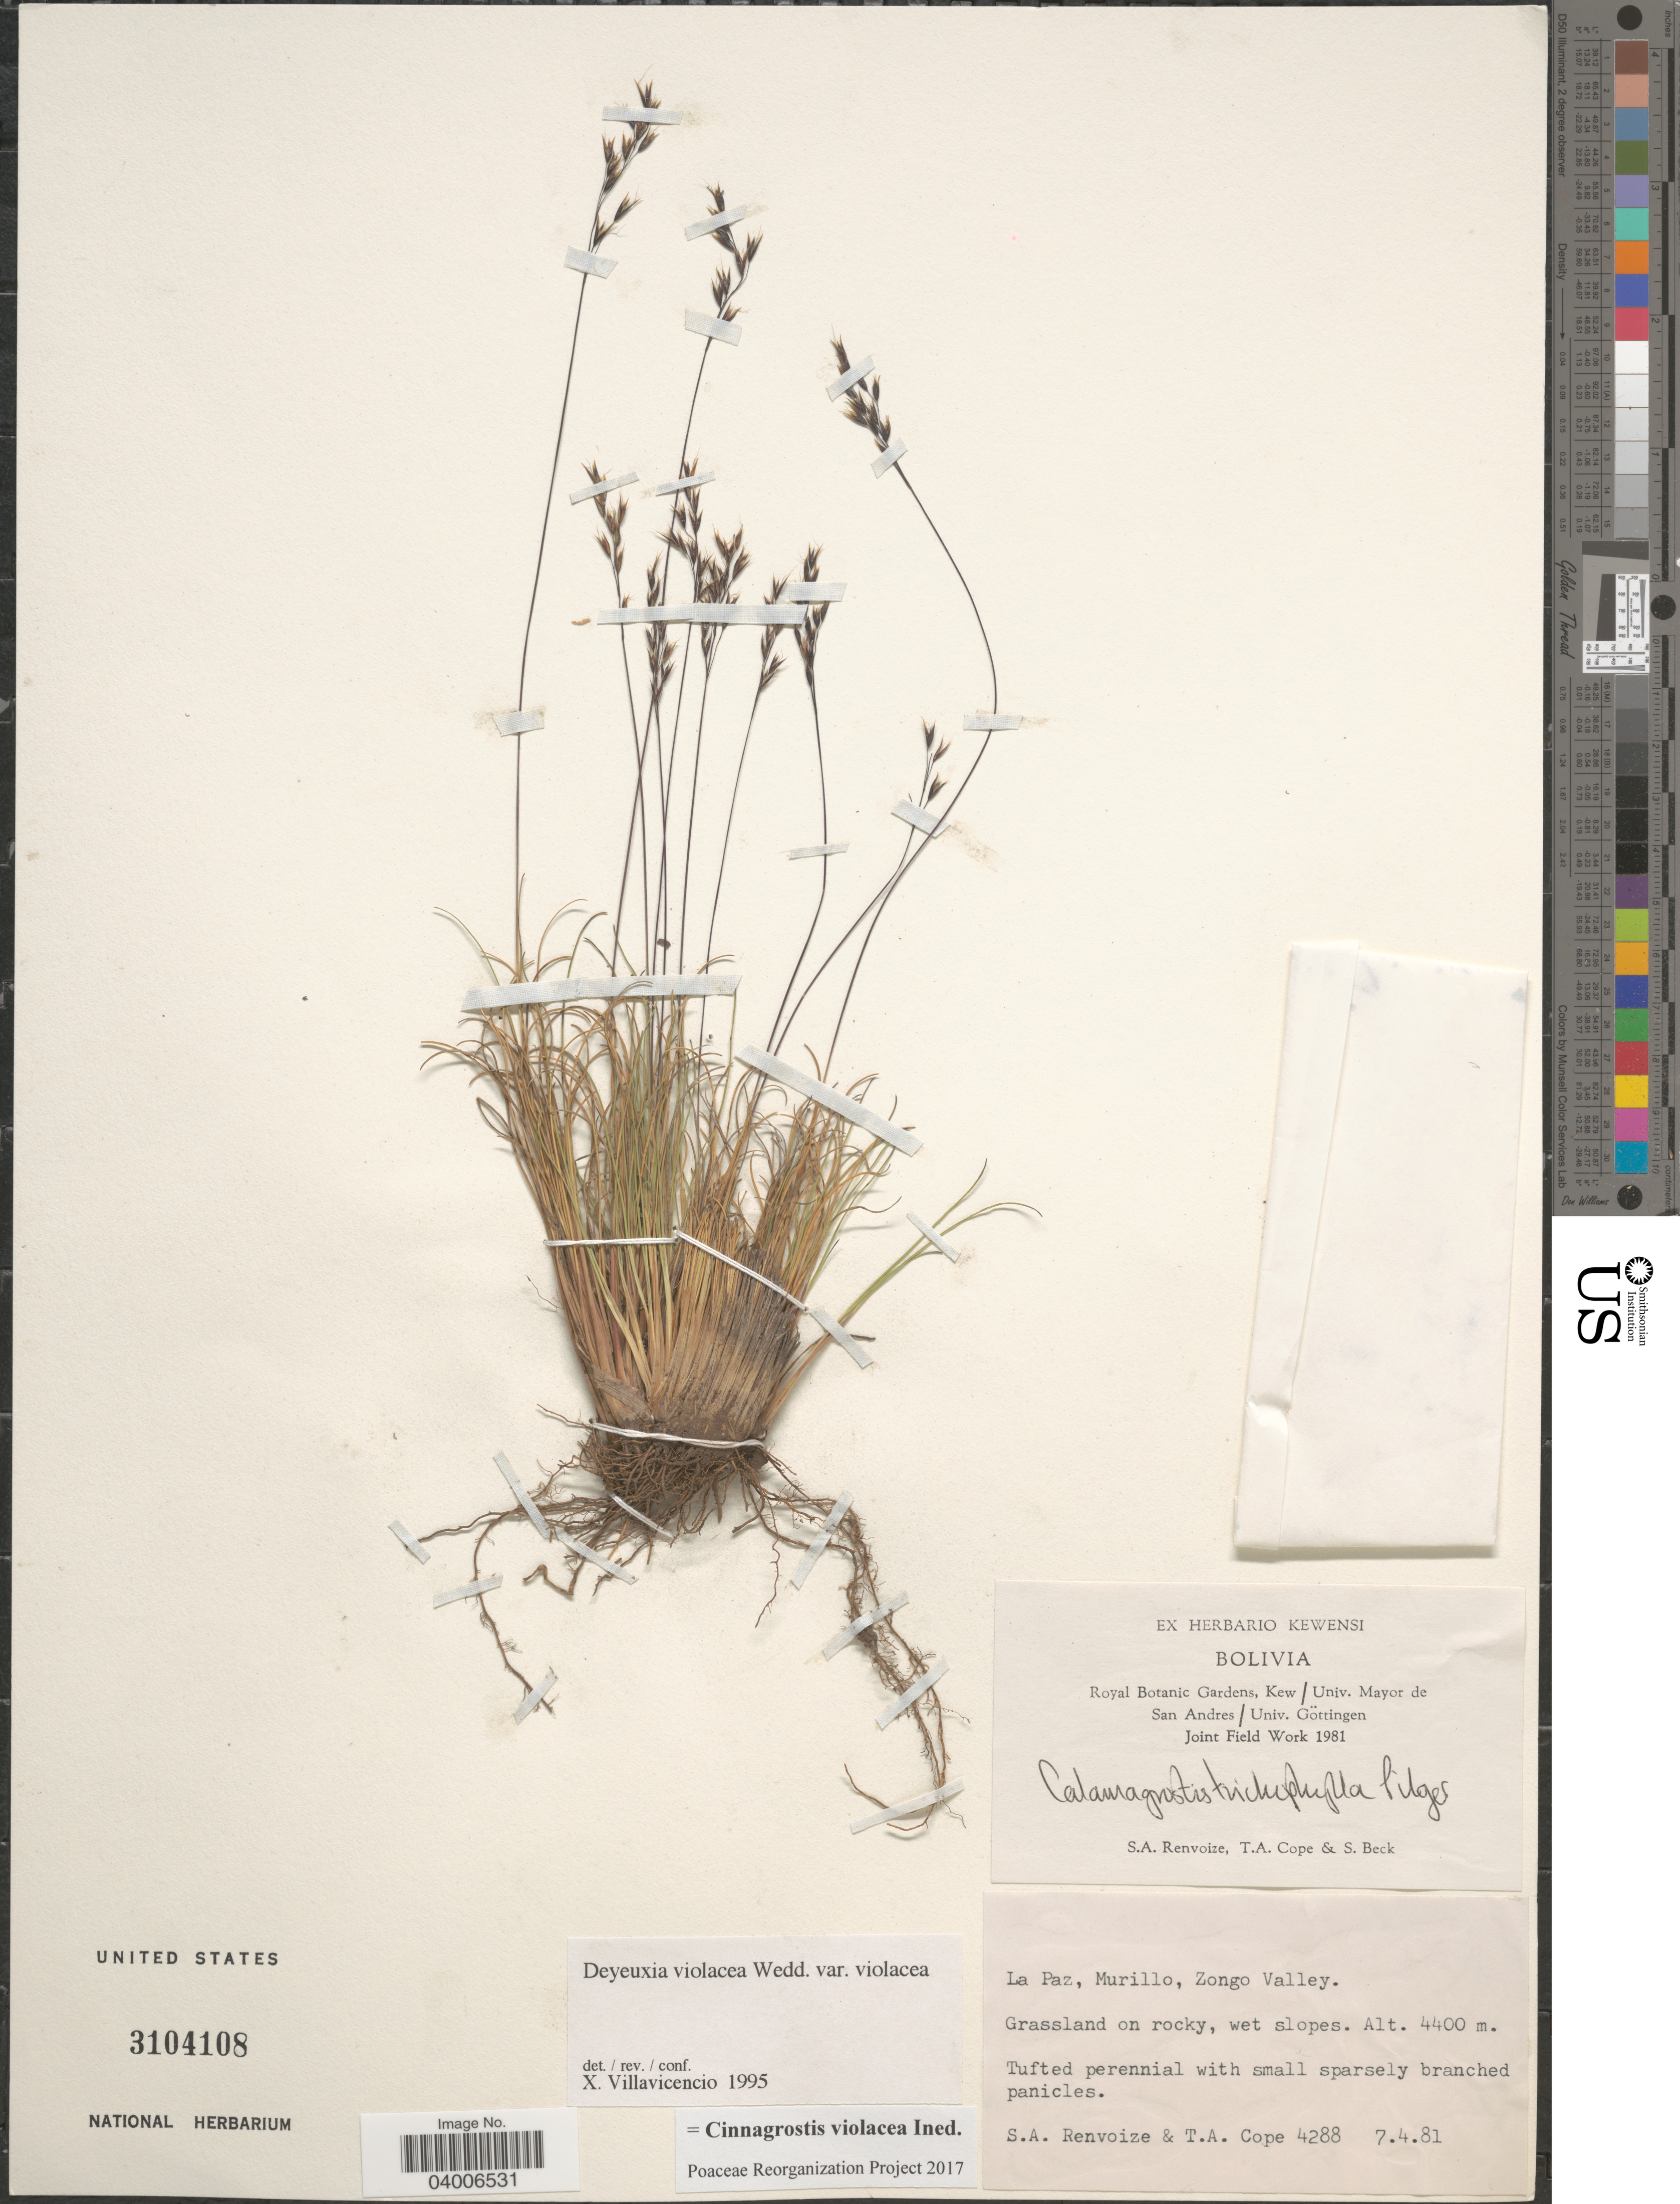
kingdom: Plantae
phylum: Tracheophyta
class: Liliopsida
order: Poales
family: Poaceae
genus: Cinnagrostis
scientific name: Cinnagrostis violacea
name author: (Wedd.) P.M. Peterson et al.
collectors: S. A. Renvoize, T. A. Cope & S. G. Beck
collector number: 4288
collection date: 1981-04-07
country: Bolivia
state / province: La Paz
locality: Murillo, Zongo Valley. Grassland and rocky, wet slopes.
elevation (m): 4400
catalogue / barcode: US 3104108